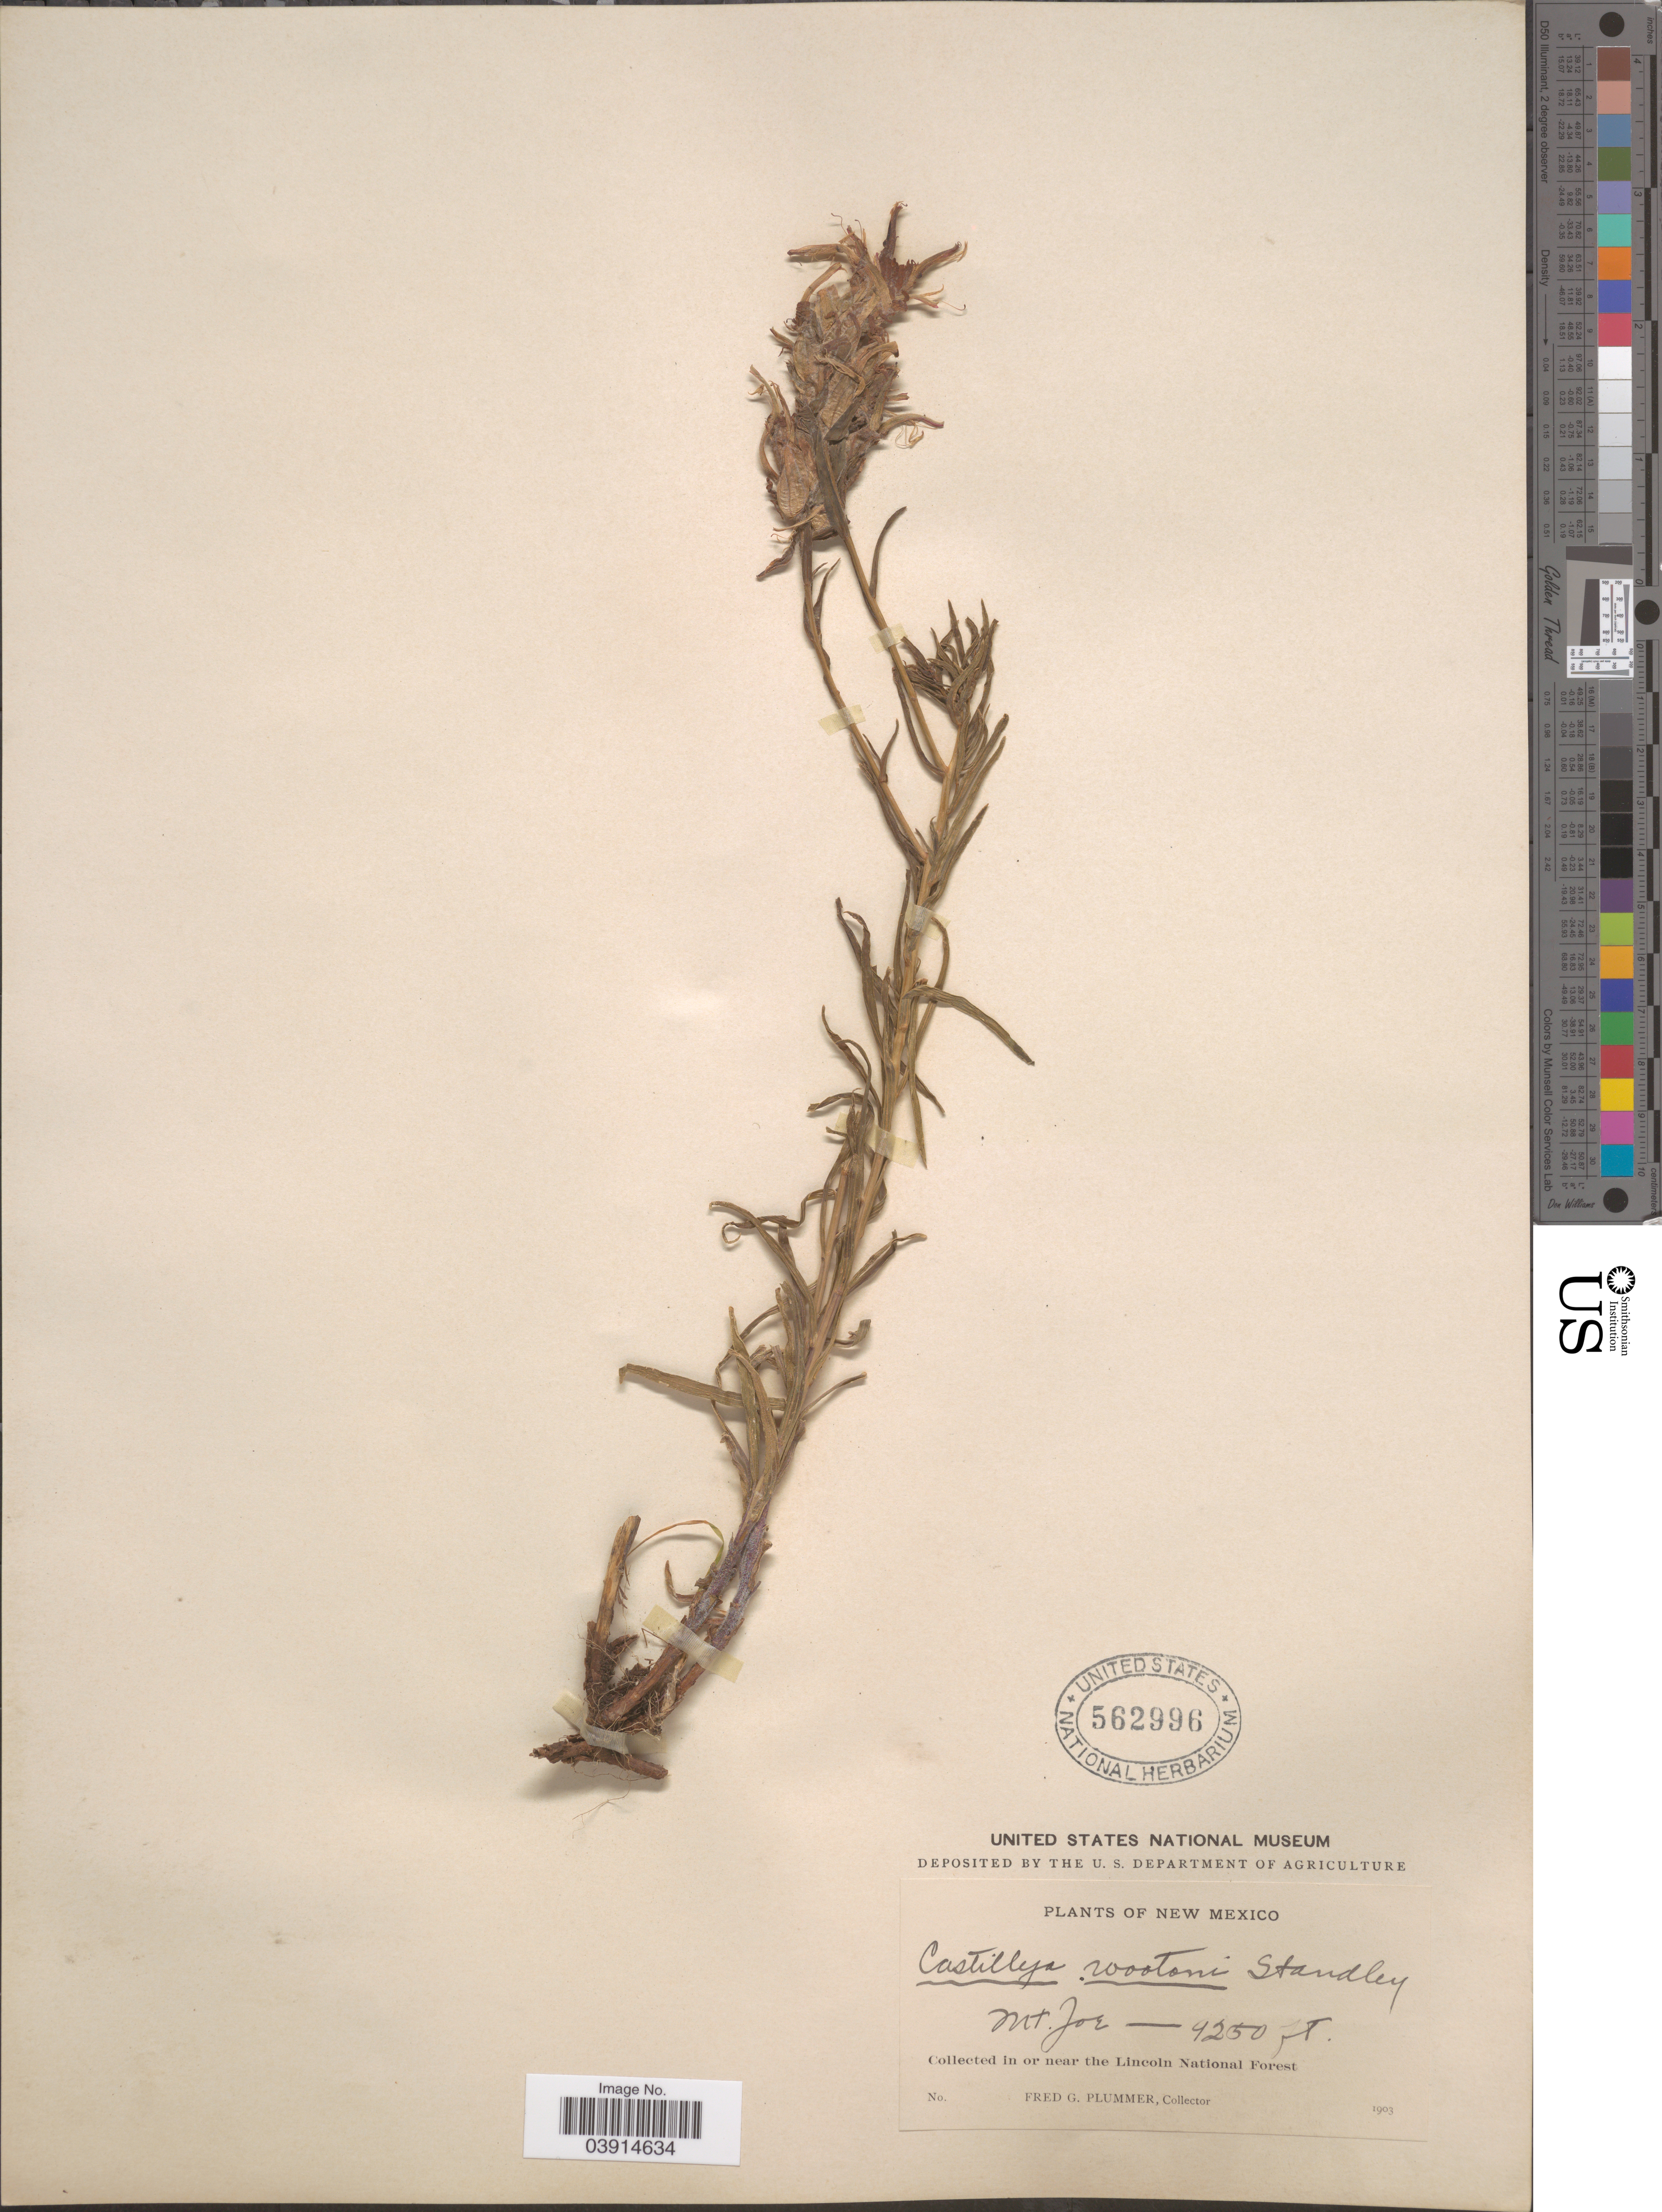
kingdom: Plantae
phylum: Tracheophyta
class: Magnoliopsida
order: Lamiales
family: Orobanchaceae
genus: Castilleja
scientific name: Castilleja wootonii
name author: Standl.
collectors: F. Plummer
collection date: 1903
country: United States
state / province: New Mexico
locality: Mt. Joe. In or near the Lincoln National Forest.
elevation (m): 1295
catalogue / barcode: US 562996